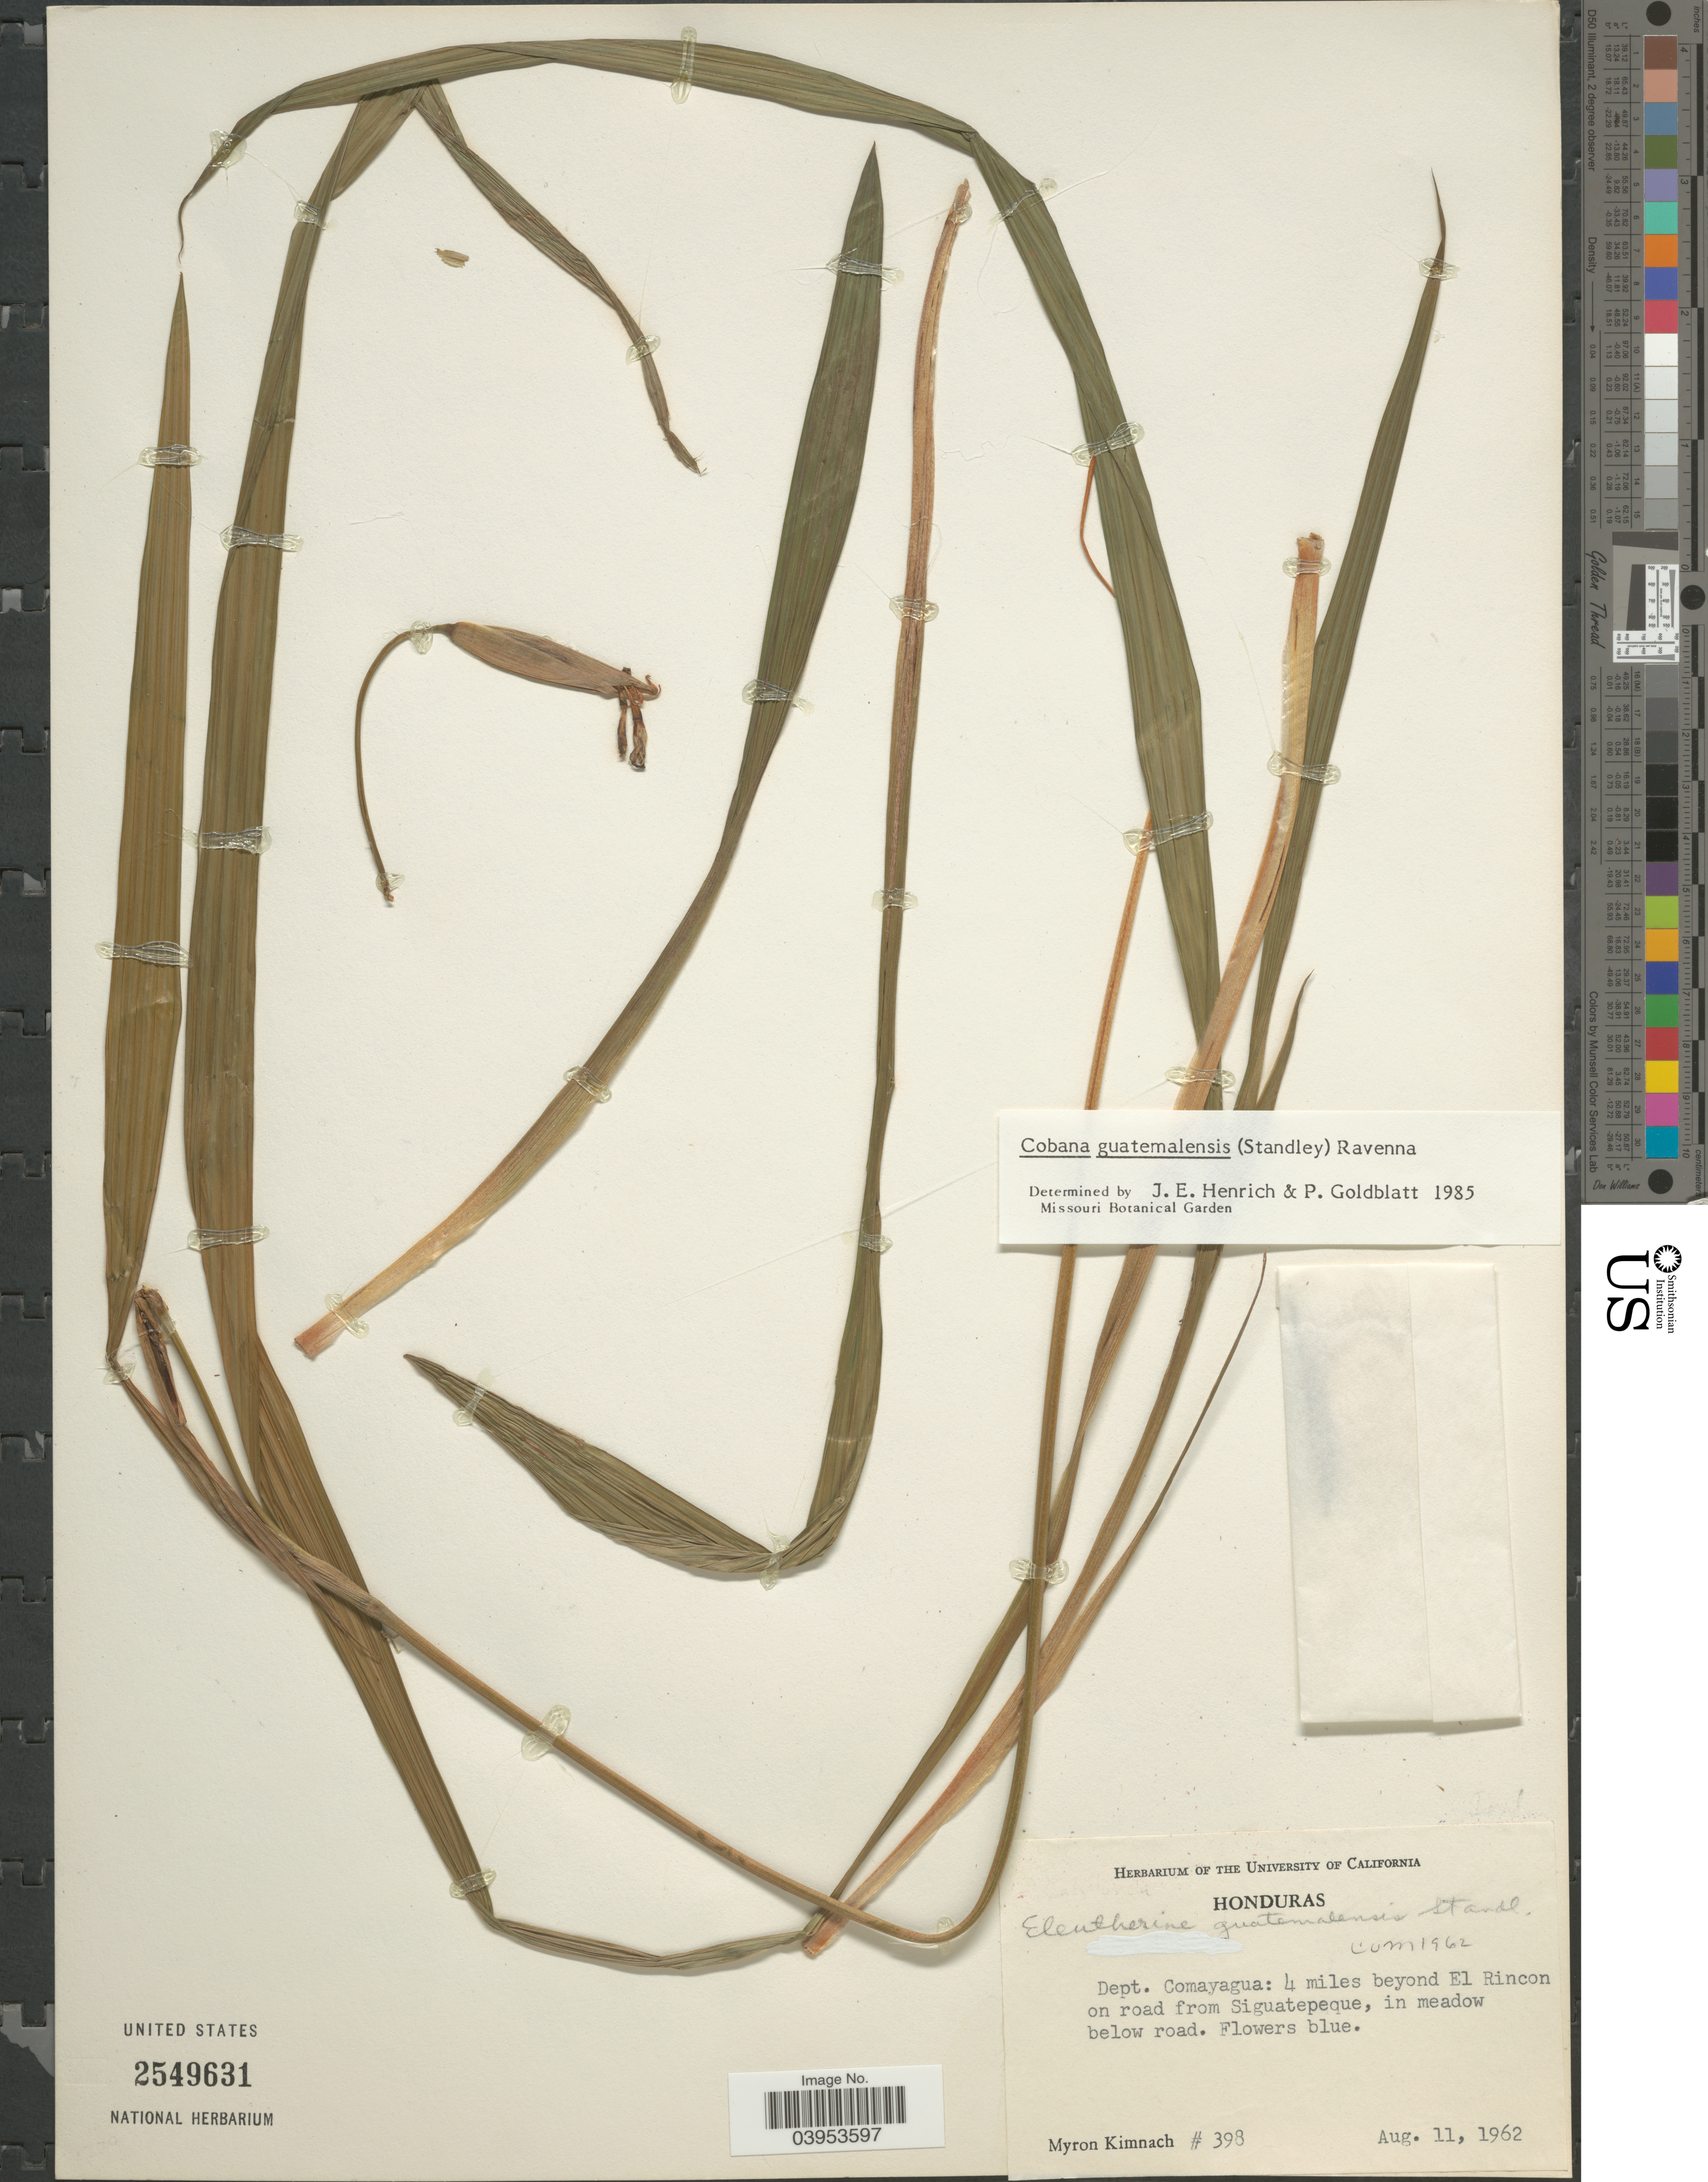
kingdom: Plantae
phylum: Tracheophyta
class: Liliopsida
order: Asparagales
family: Iridaceae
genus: Cobana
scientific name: Cobana guatemalensis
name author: (Standl.) Ravenna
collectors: M. W. Kimnach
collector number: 398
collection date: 1962-08-11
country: Honduras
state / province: Comayagua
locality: Dept. Comayagua: 4 miles beyond El Rincon on road from Siguatepeque, in meadow below road.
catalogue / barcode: US 2549631